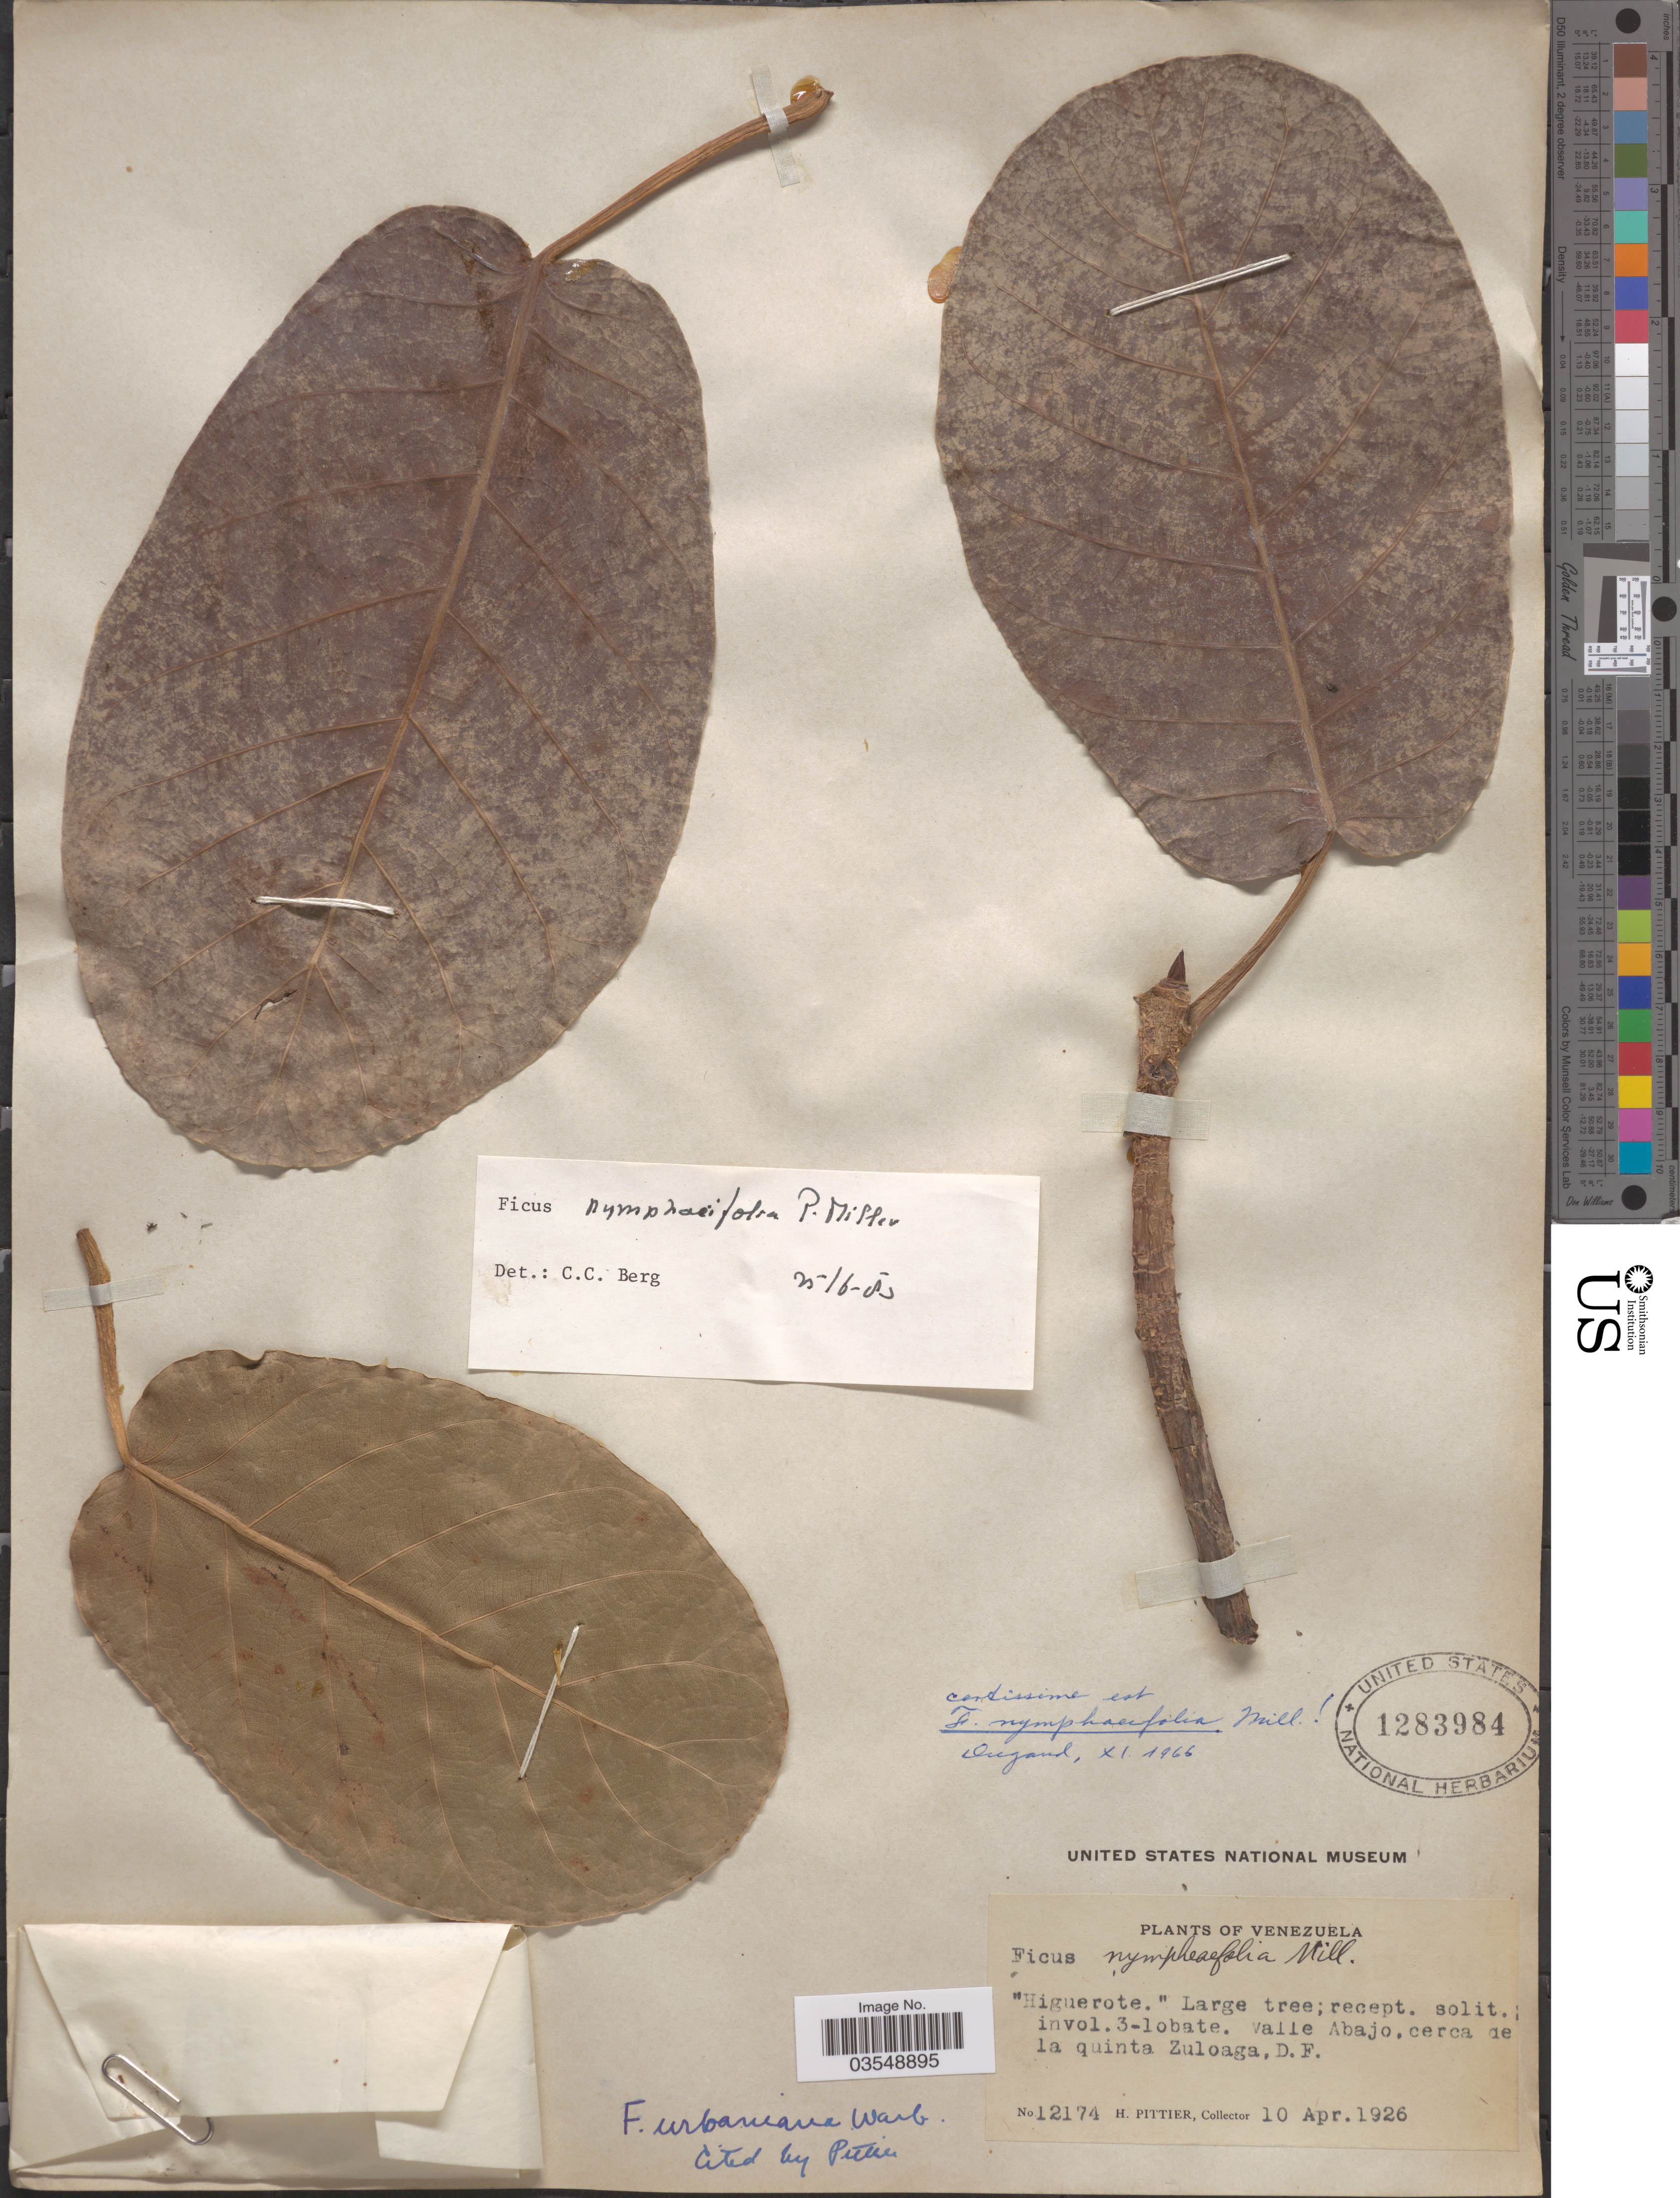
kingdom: Plantae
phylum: Tracheophyta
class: Magnoliopsida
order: Rosales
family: Moraceae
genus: Ficus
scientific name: Ficus nymphaeifolia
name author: Mill.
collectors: H. F. Pittier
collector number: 12174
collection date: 1926-04-10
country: Venezuela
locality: Valle Abajo, cerca de la quinta Zuloaga, D.F.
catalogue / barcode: US 1283984